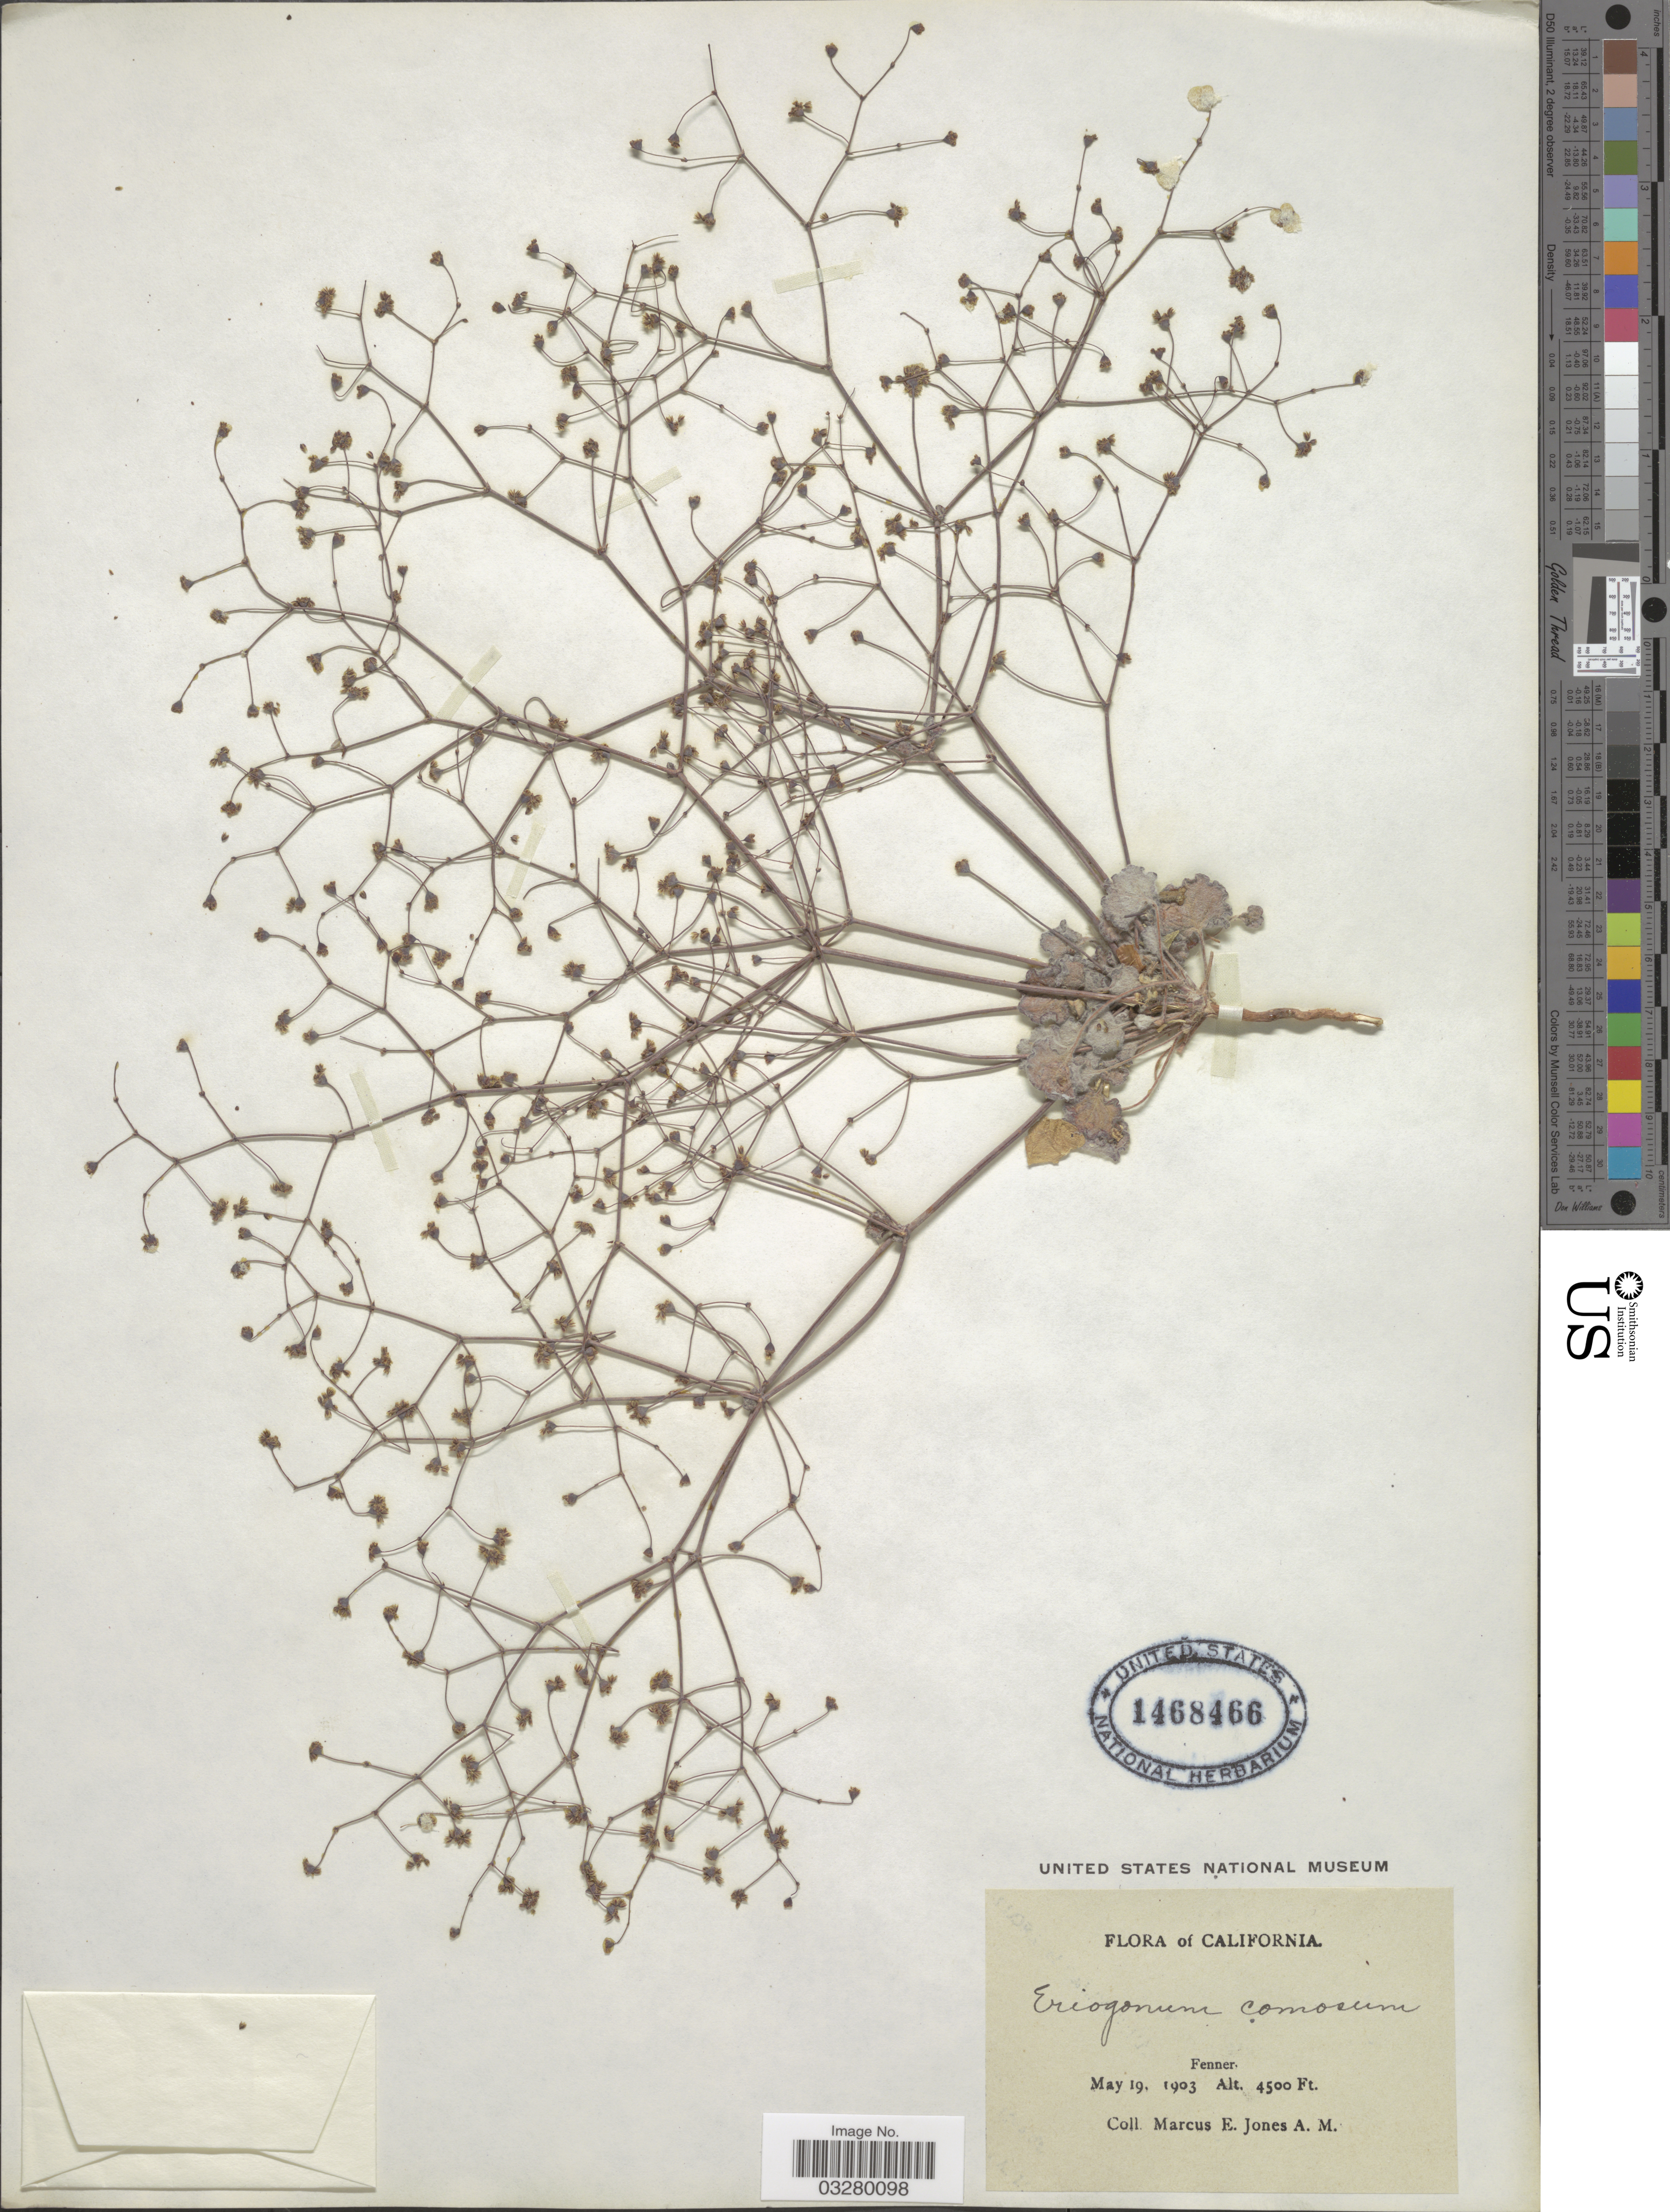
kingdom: Plantae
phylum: Tracheophyta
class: Magnoliopsida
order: Caryophyllales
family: Polygonaceae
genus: Eriogonum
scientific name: Eriogonum reniforme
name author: Torr. & Frém.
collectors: M. E. Jones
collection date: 1903-05-19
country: United States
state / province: California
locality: Fenner.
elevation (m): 1372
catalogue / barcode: US 1468466